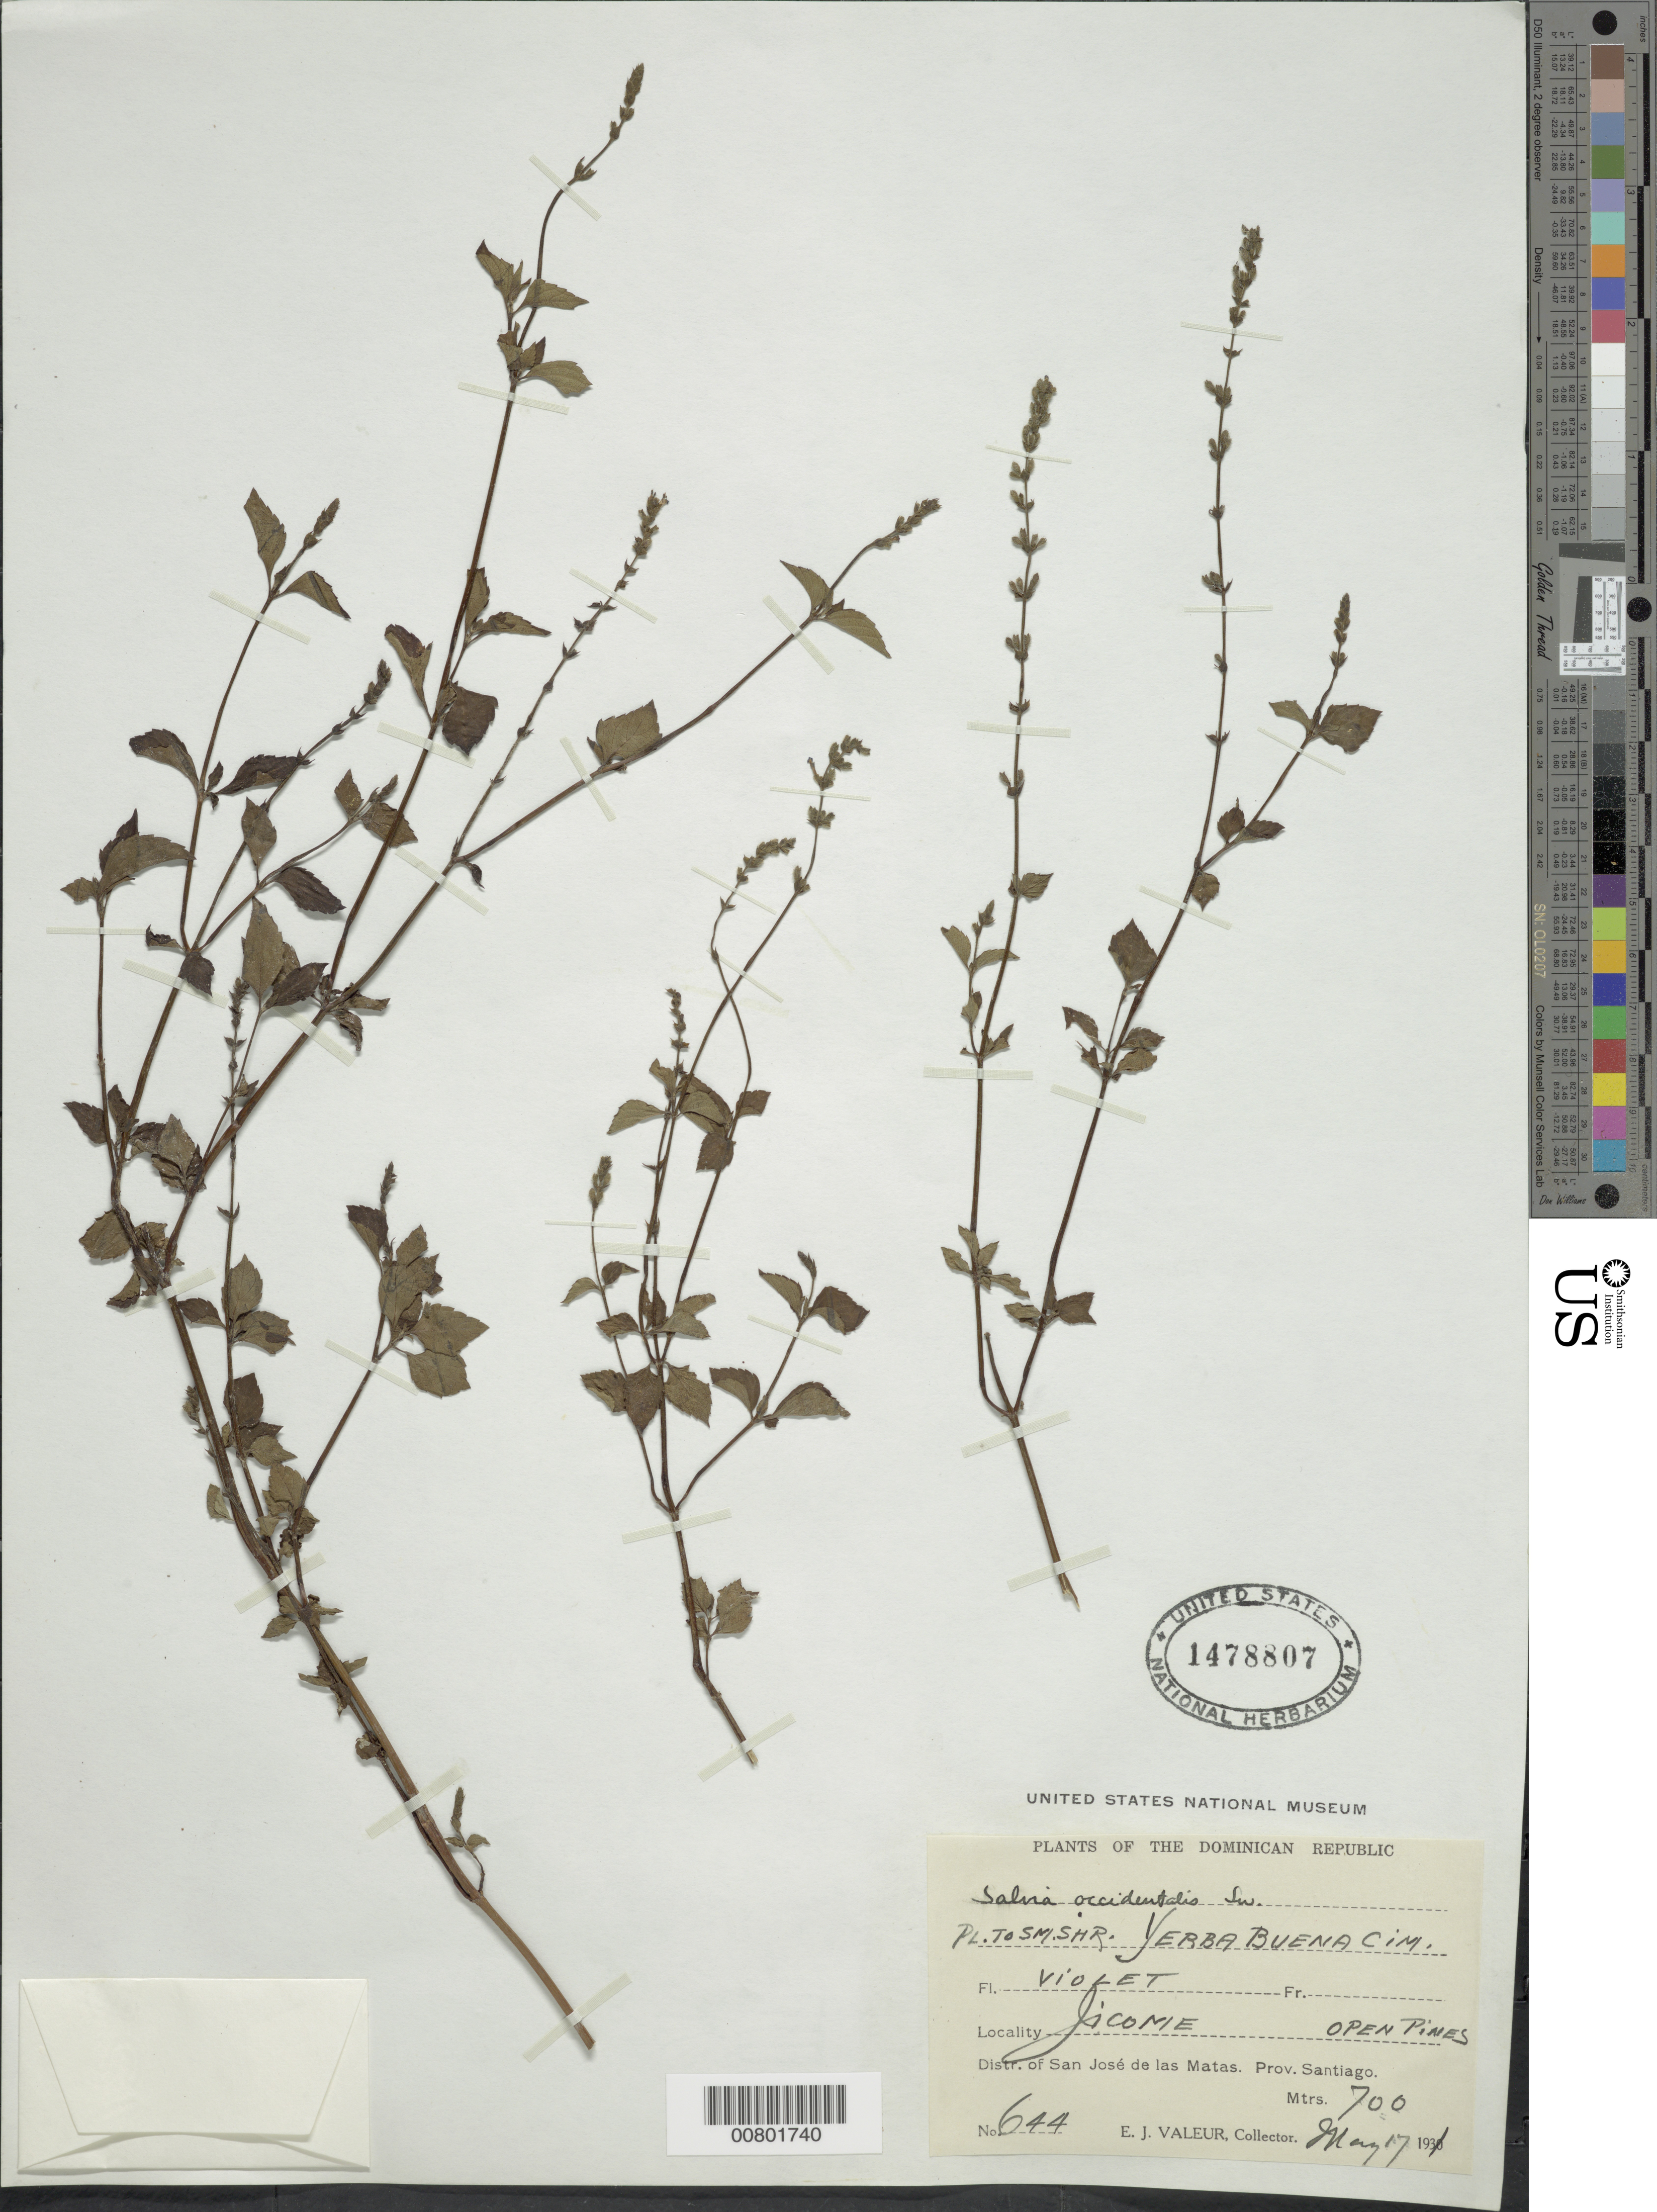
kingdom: Plantae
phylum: Tracheophyta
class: Magnoliopsida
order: Lamiales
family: Lamiaceae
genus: Salvia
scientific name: Salvia occidentalis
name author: Sw.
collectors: E. Valeur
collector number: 644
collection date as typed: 17 May 1931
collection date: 1931-05-17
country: Dominican Republic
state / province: Santiago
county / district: San José de las Matas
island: Hispaniola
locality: Jicomé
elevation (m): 700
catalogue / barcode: US 1478807